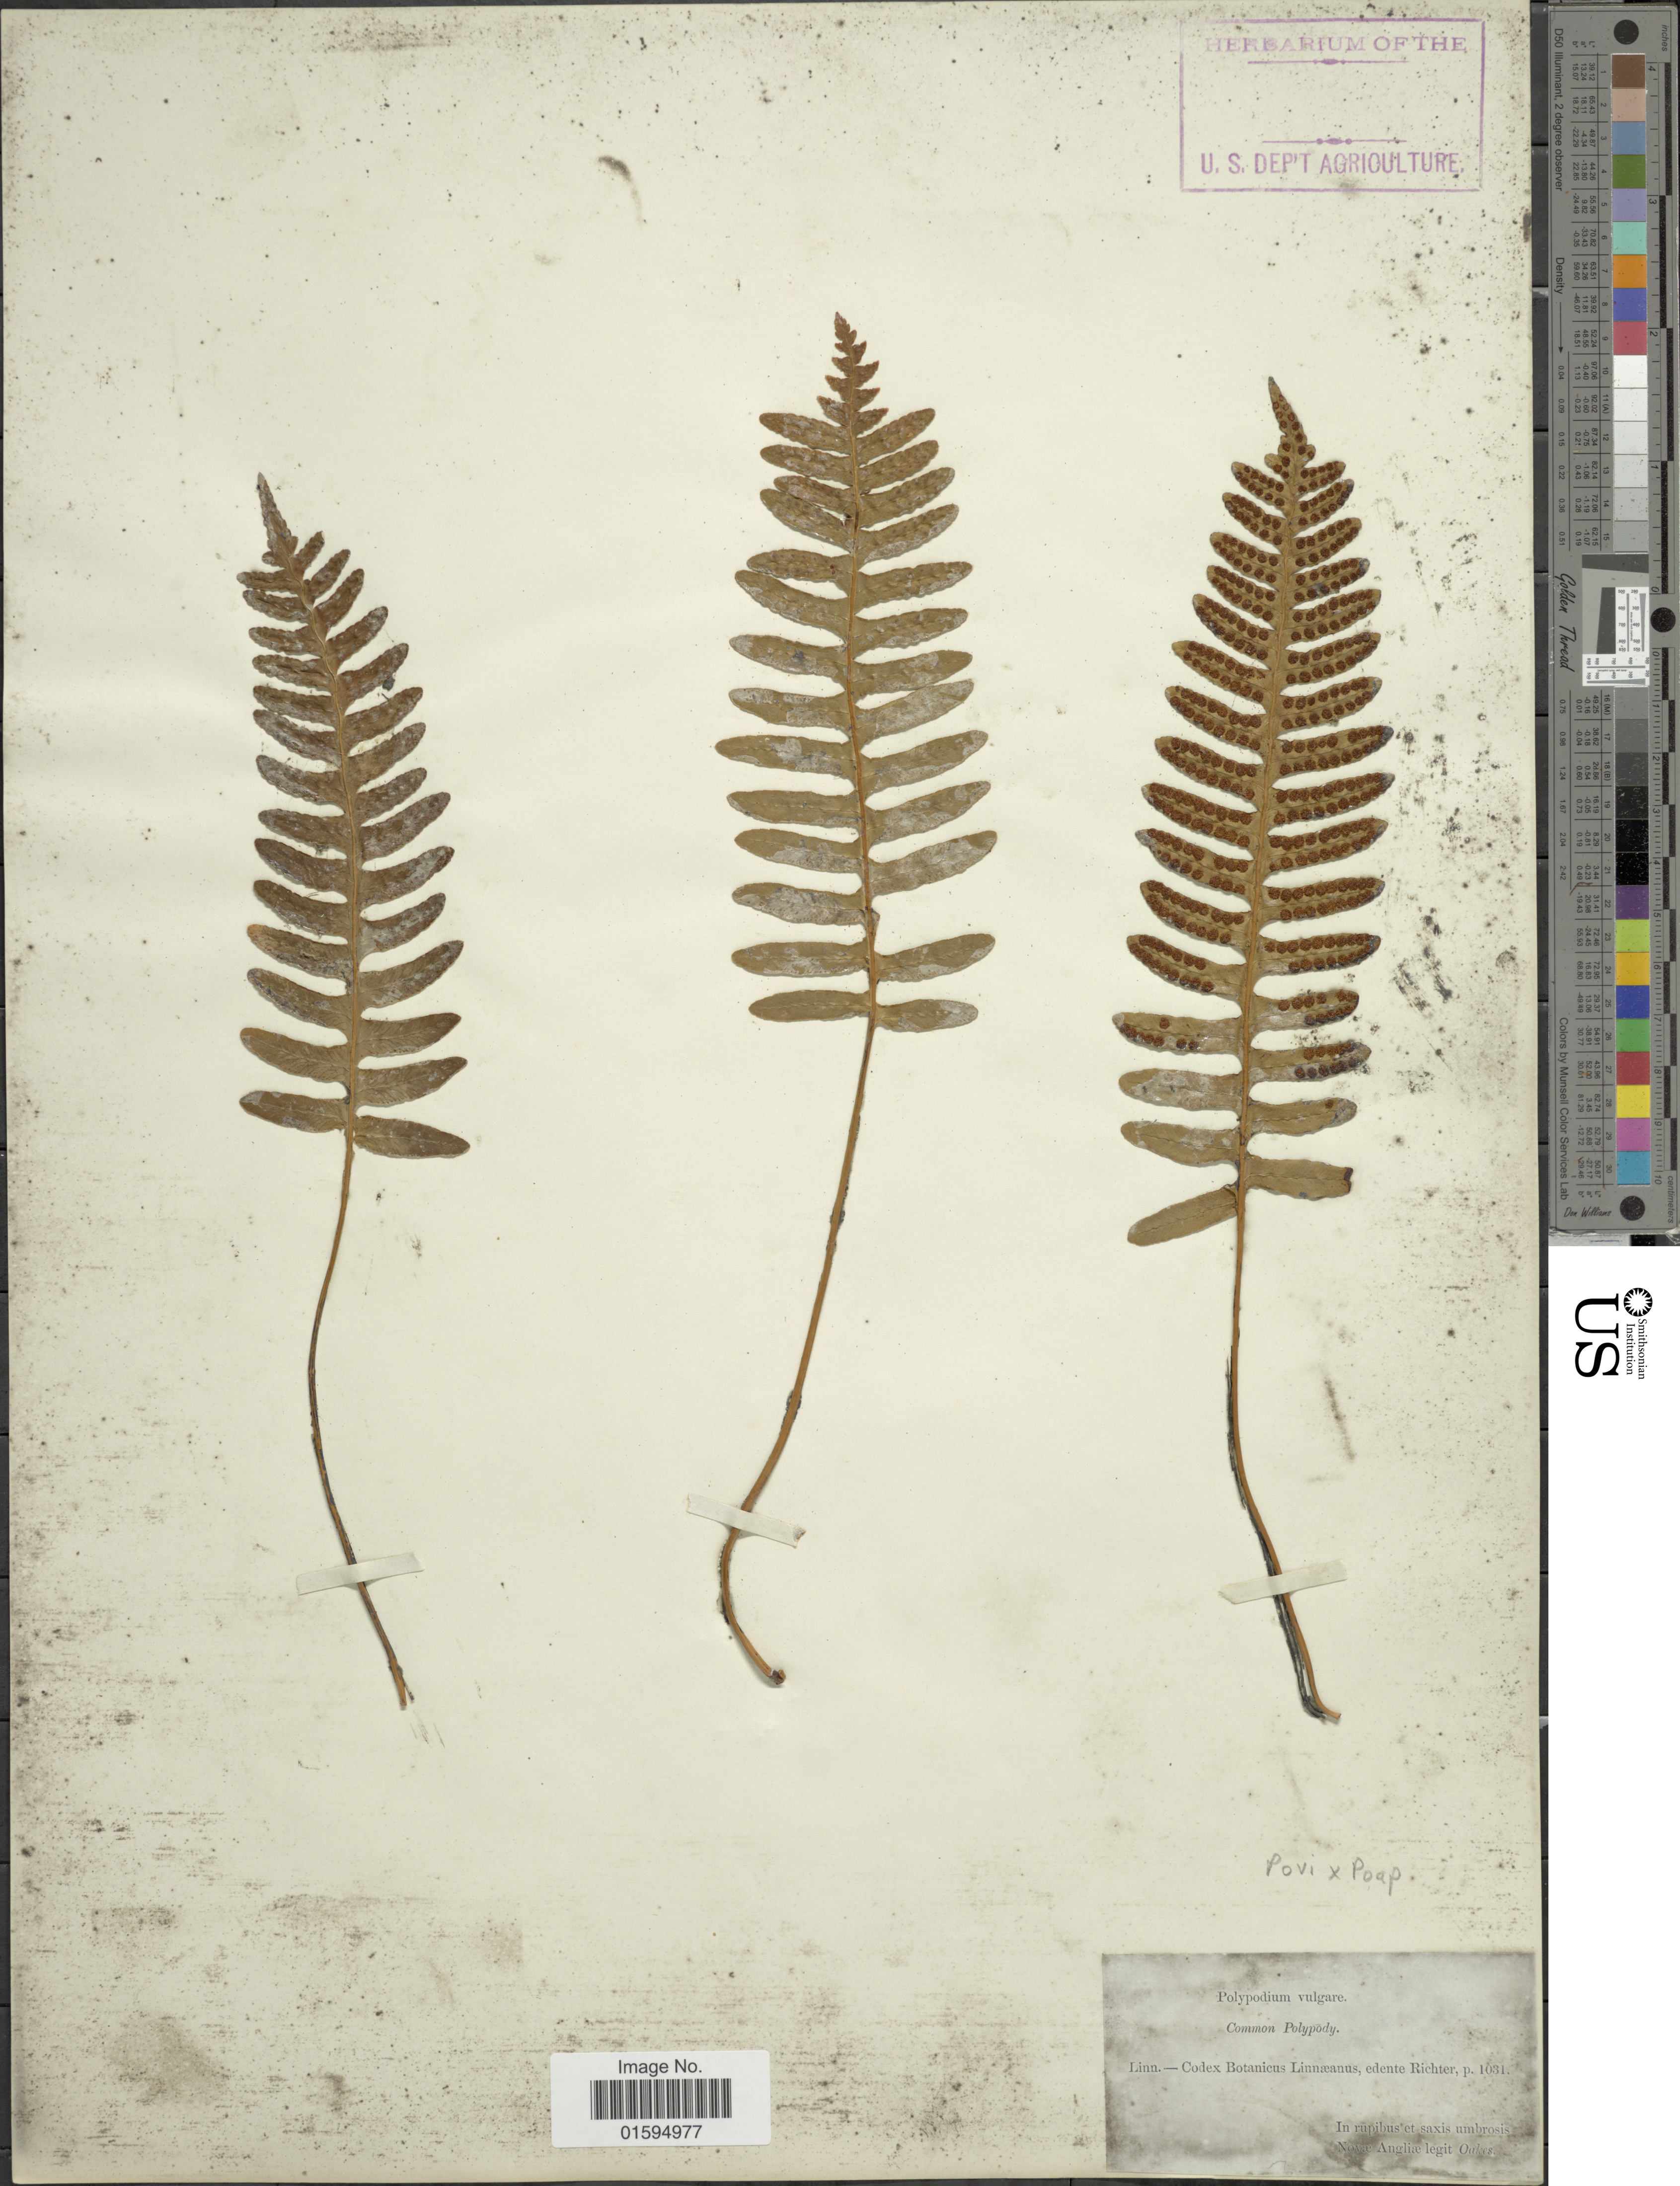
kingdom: Plantae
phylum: Tracheophyta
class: Polypodiopsida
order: Polypodiales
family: Polypodiaceae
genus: Polypodium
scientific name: Polypodium virginianum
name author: L.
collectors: -. Oakes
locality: Novæ Anglicæ